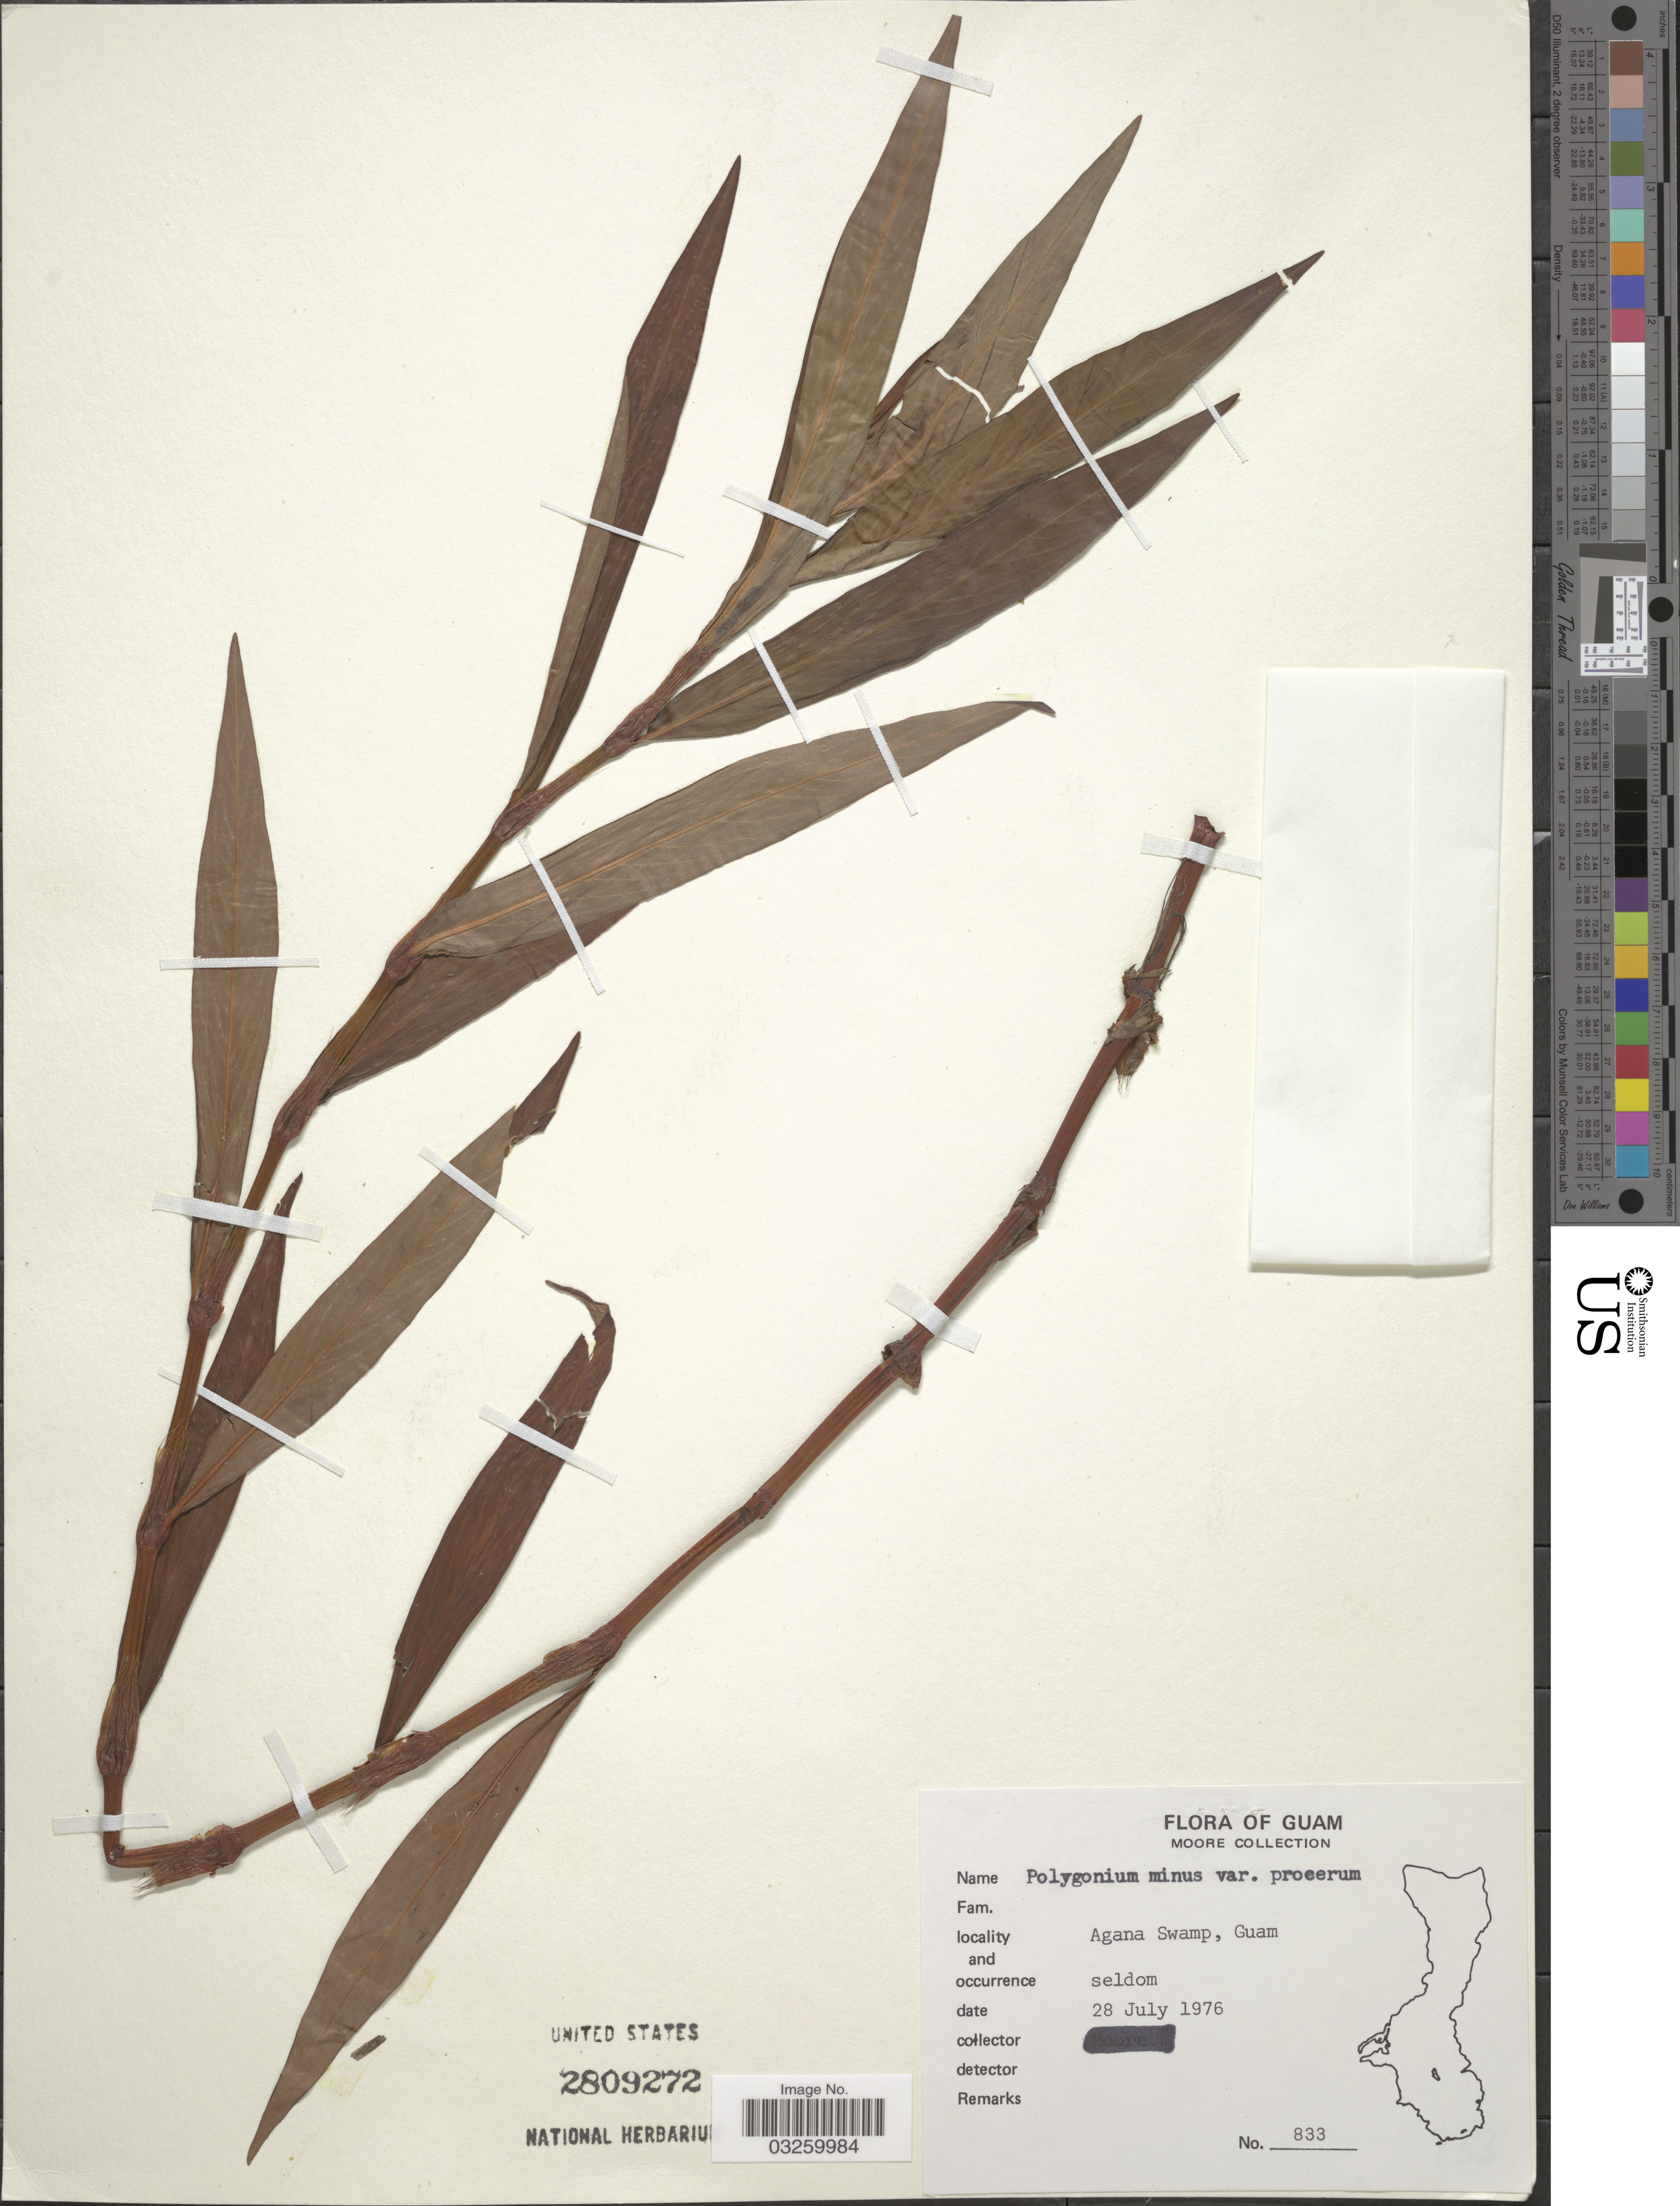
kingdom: Plantae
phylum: Tracheophyta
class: Magnoliopsida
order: Caryophyllales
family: Polygonaceae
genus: Persicaria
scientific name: Persicaria minor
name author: (Huds.) Opiz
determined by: Wagner, W. L., (BOT), Smithsonian Institution - National Museum of Natural History (UNITED STATES)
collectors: -. Moore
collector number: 833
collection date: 1976-07-28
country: Guam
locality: Agana Swamp.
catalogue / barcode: US 2809272